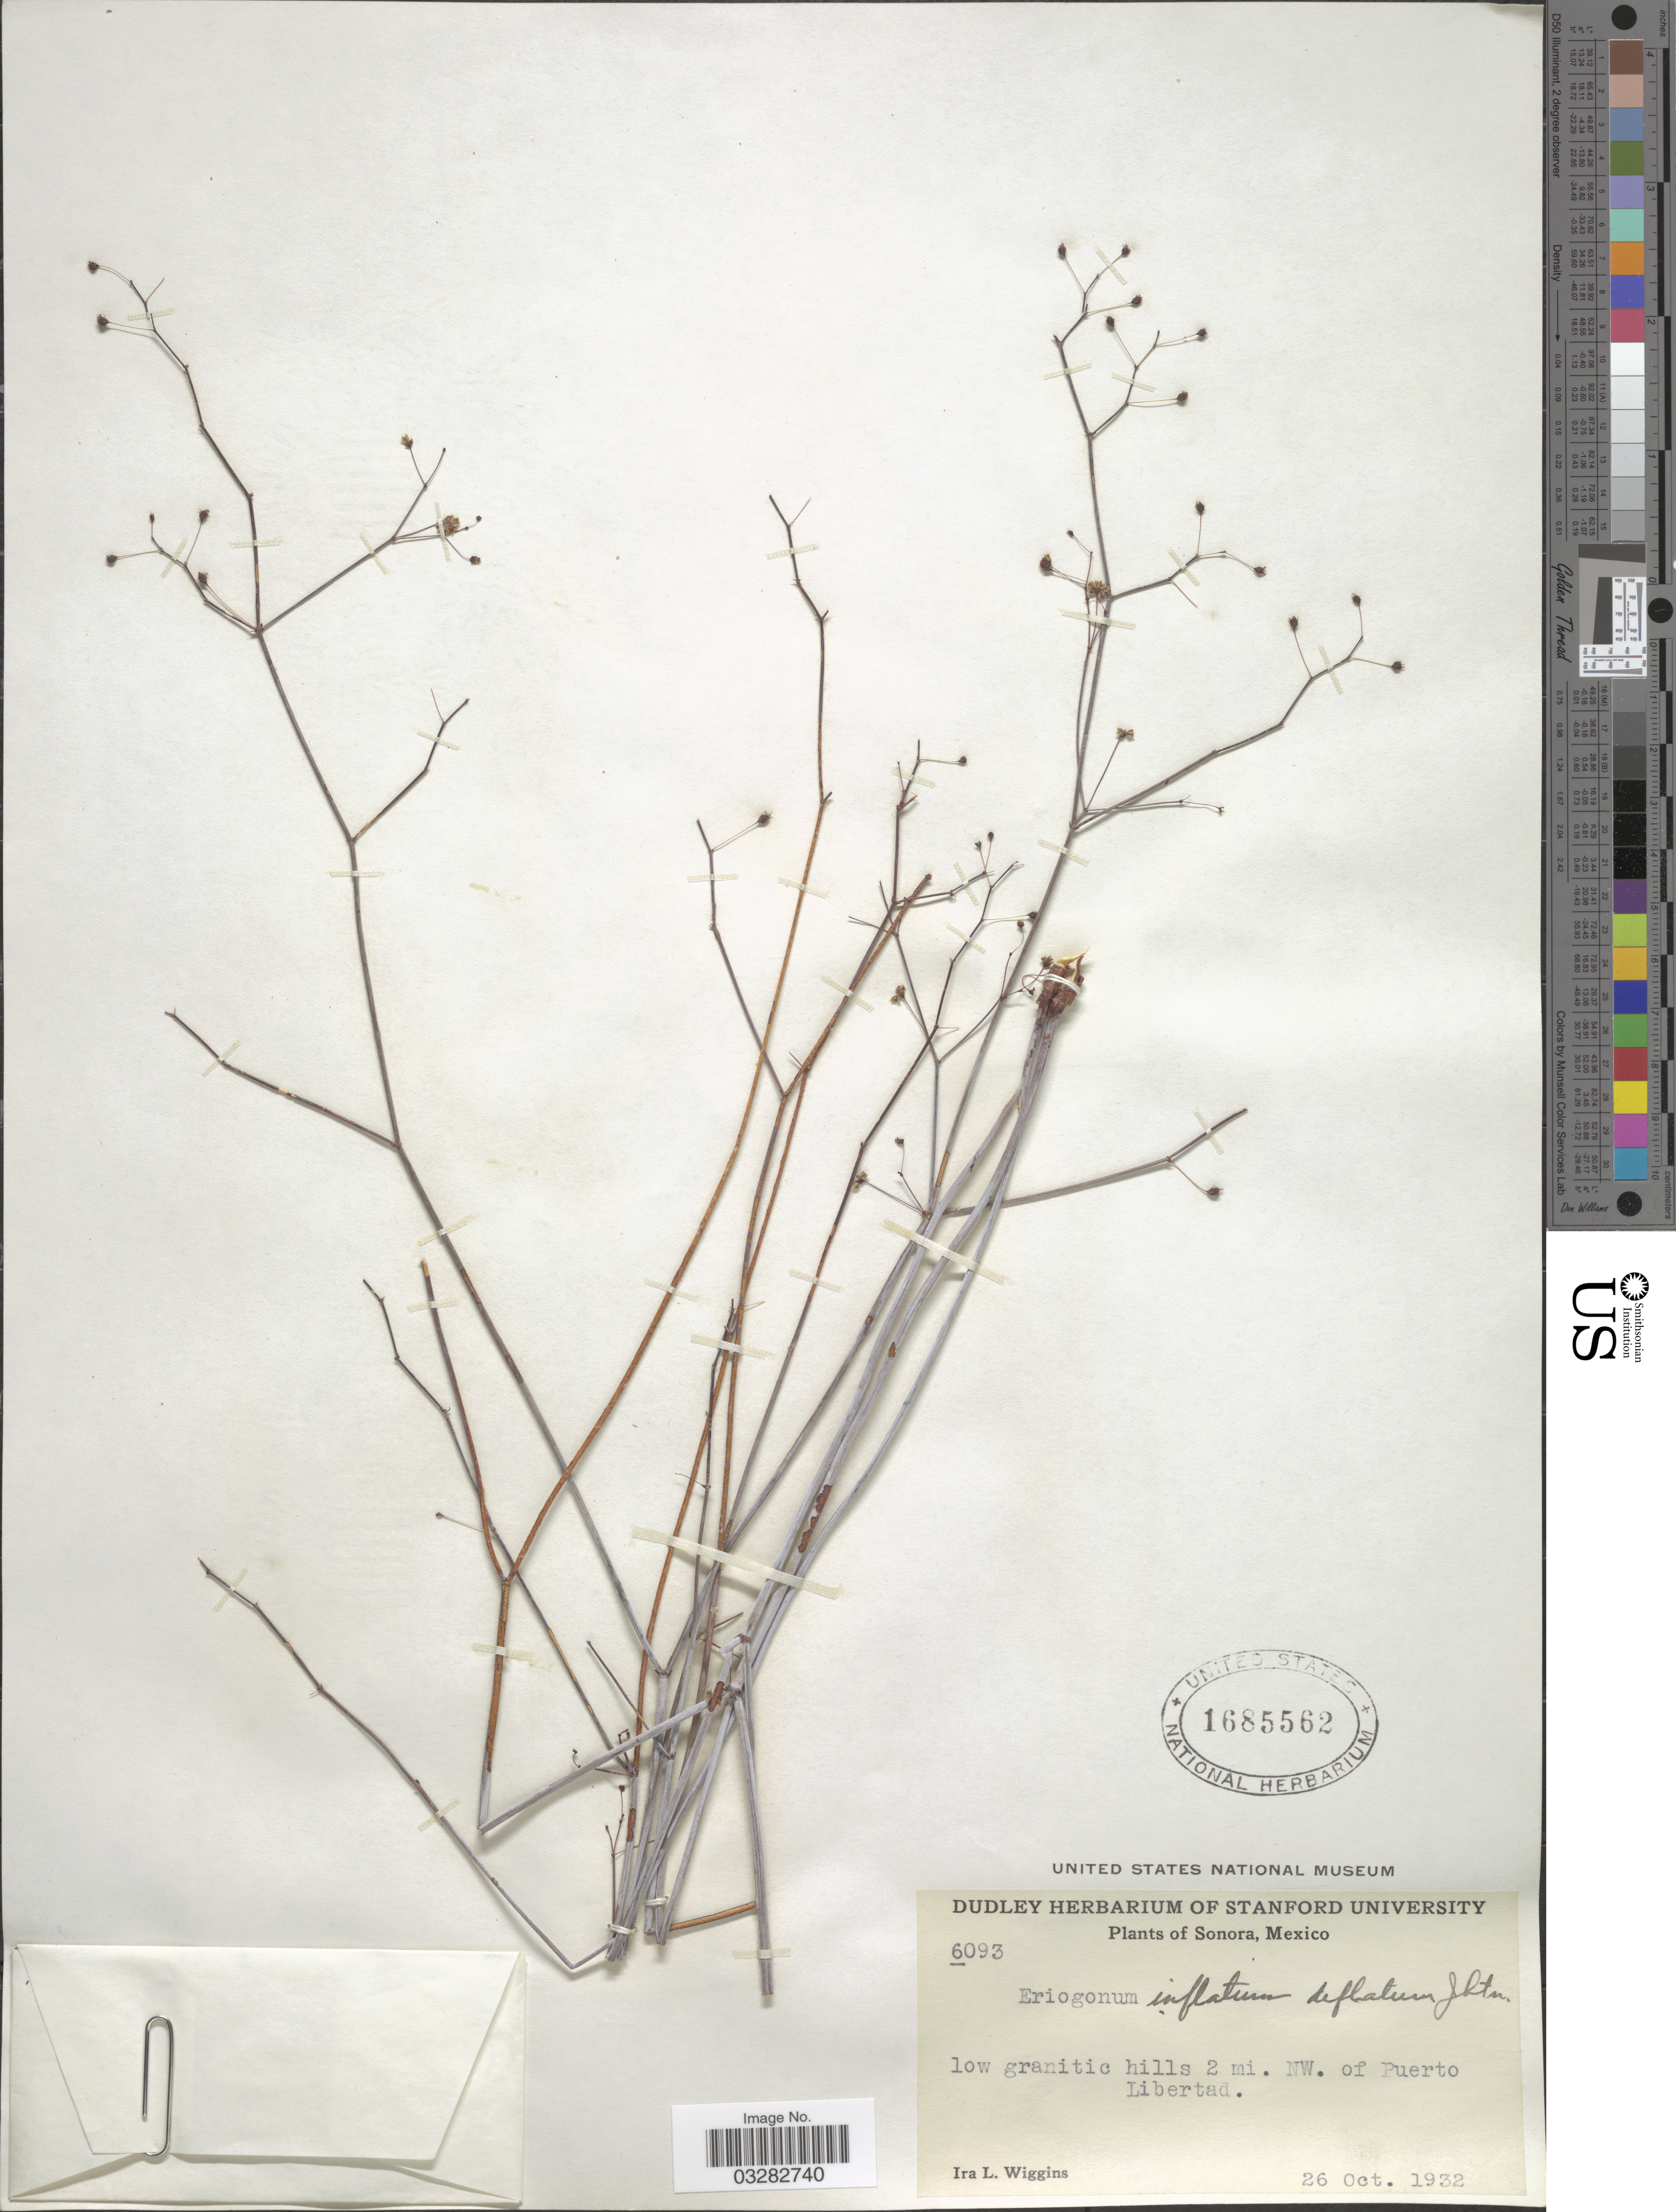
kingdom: Plantae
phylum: Tracheophyta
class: Magnoliopsida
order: Caryophyllales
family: Polygonaceae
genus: Eriogonum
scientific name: Eriogonum inflatum var. deflatum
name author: I.M. Johnst.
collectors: I. L. Wiggins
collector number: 6093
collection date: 1932-10-26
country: Mexico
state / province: Sonora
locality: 2 mi. NW. of Puerto Libertad.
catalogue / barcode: US 1685562